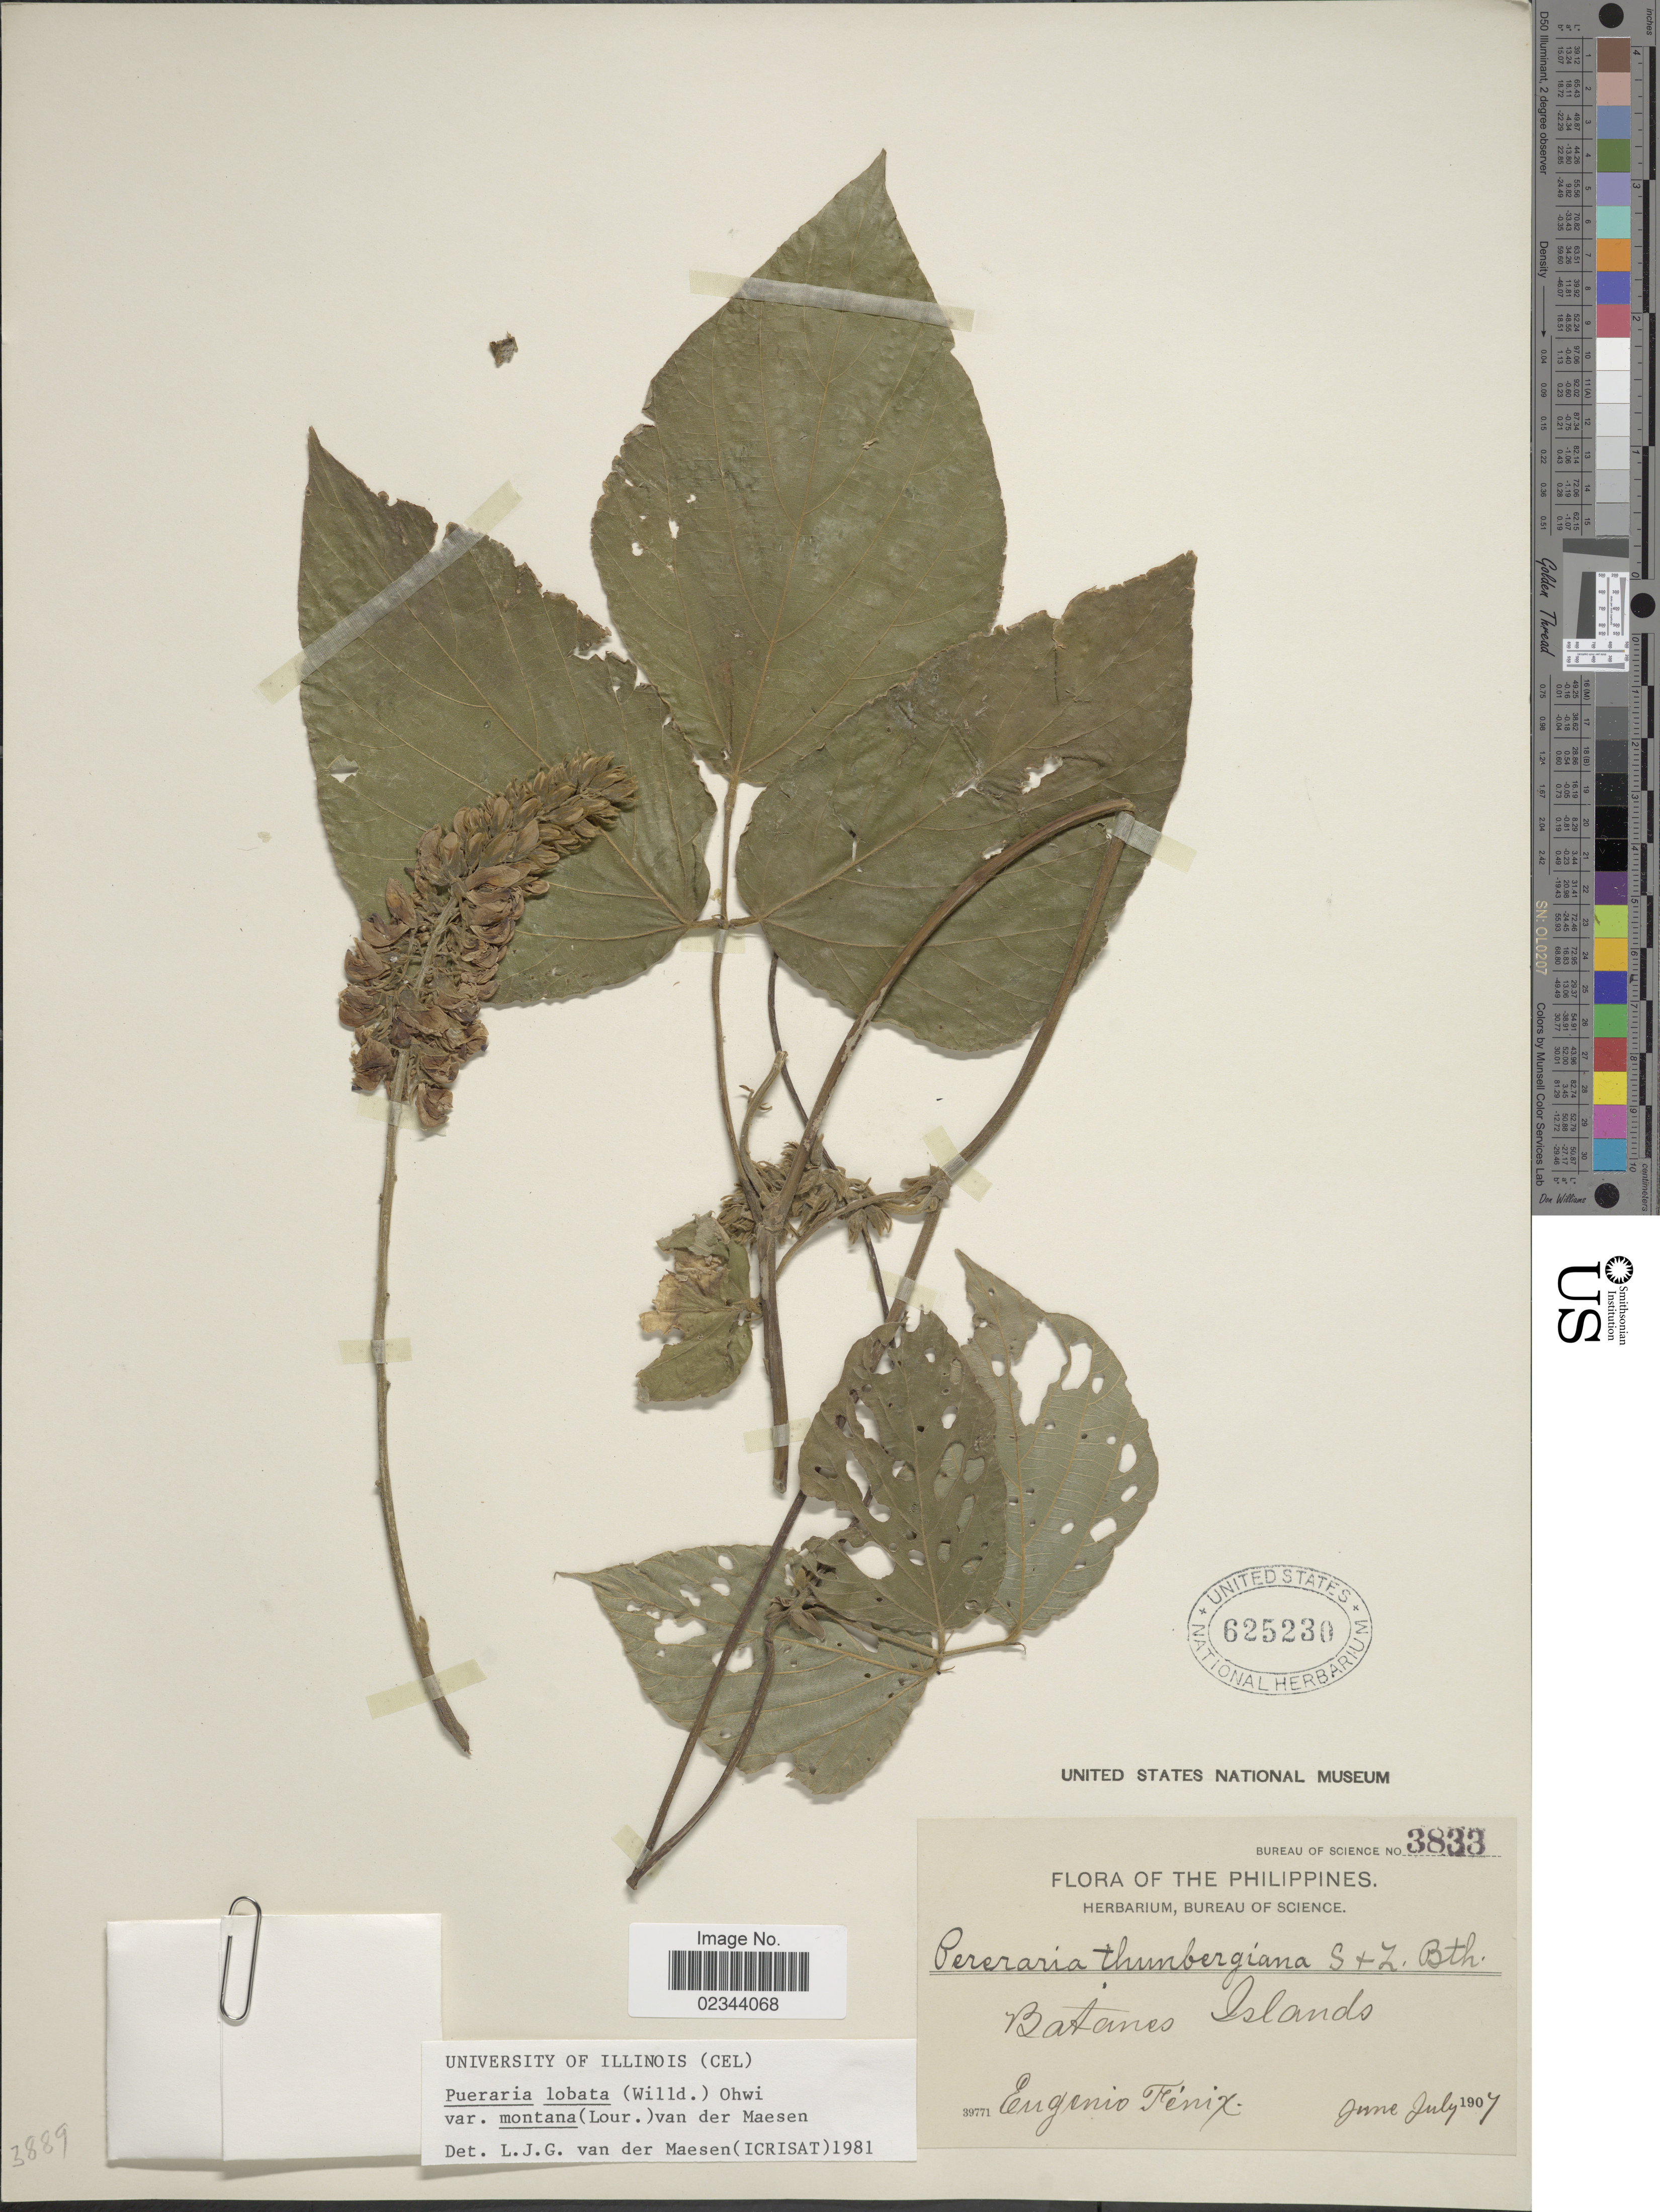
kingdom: Plantae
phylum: Tracheophyta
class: Magnoliopsida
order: Fabales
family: Fabaceae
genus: Pueraria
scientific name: Pueraria lobata var. lobata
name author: (Willd.) Ohwi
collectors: E. Fénix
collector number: Bureau of Science 3833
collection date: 1907-06/1907-07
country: Philippines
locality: Batanes Islands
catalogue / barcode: US 625230